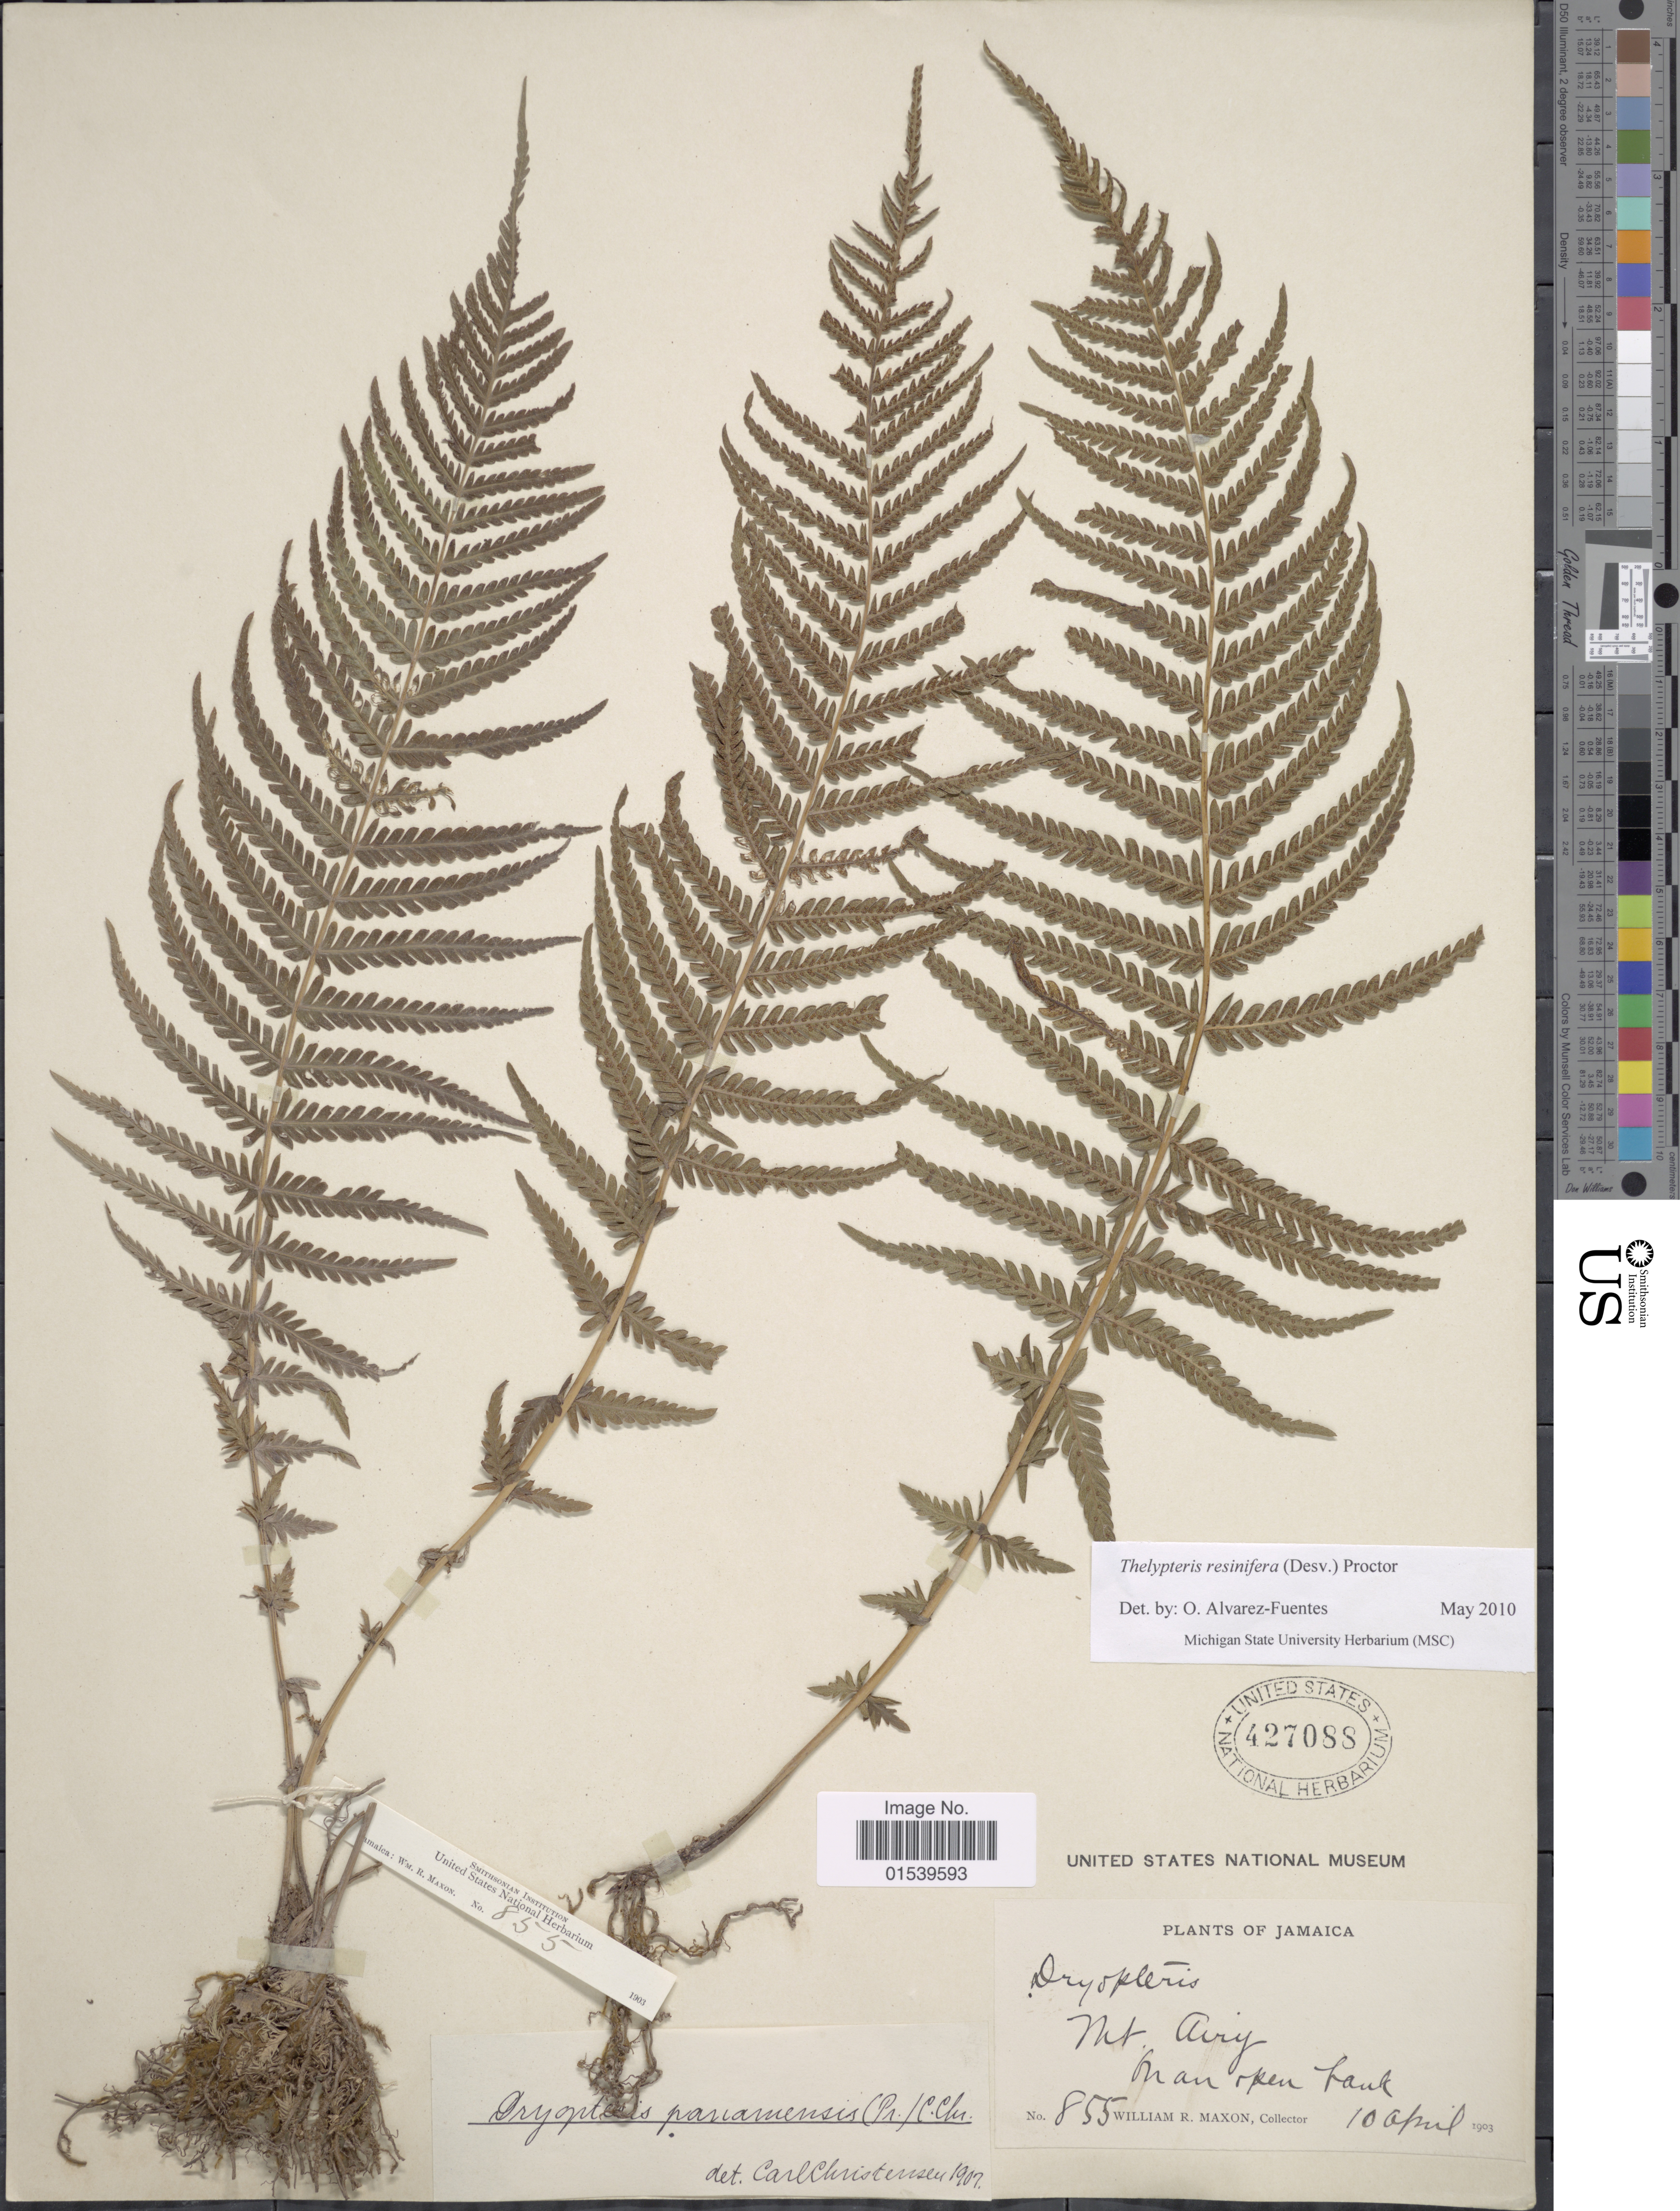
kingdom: Plantae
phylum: Tracheophyta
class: Polypodiopsida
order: Polypodiales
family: Thelypteridaceae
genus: Amauropelta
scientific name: Amauropelta resinifera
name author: (Desv.) Pic. Serm.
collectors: W. R. Maxon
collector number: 855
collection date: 1903-04-10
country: Jamaica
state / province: Saint Andrew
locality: Mt. Airy.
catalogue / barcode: US 427088